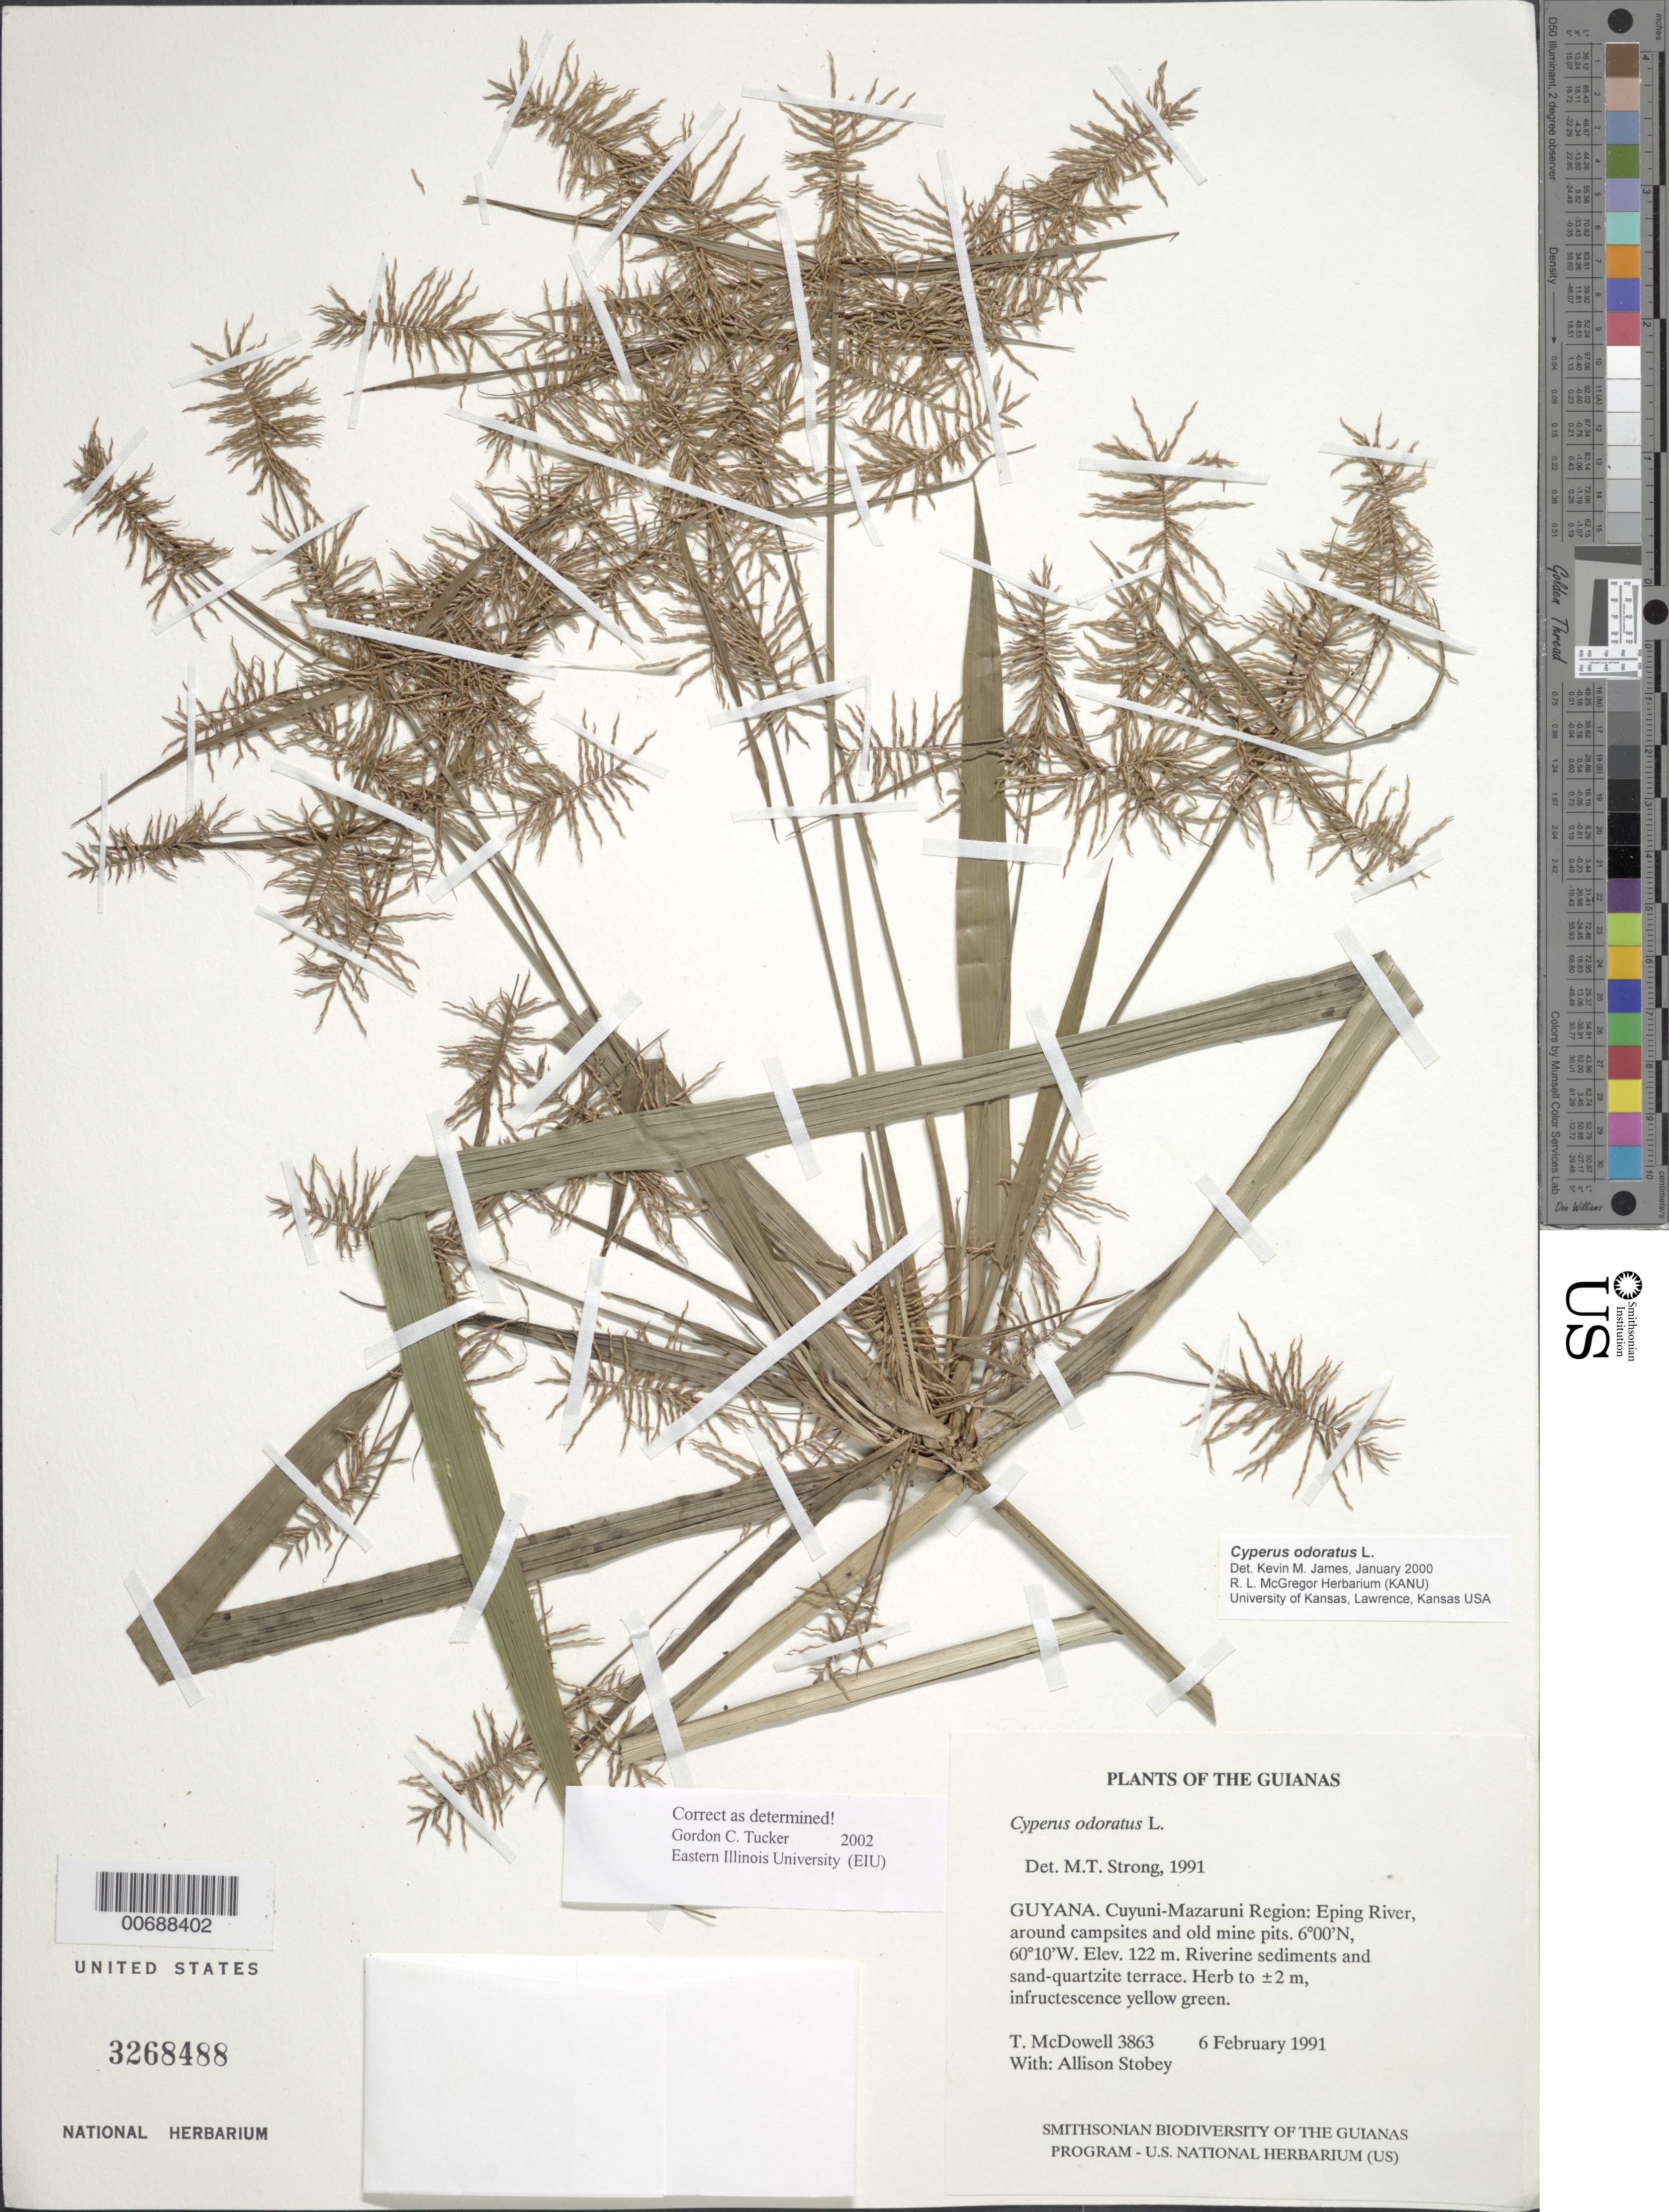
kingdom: Plantae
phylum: Tracheophyta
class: Liliopsida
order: Poales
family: Cyperaceae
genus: Cyperus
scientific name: Cyperus odoratus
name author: L.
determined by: Tucker, G. C.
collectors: T. McDowell & A. Stobey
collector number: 3863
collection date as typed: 6 February 1991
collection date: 1991-02-06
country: Guyana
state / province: Cuyuni-Mazaruni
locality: Eping River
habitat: Around campsites and old mine pits. Riverine sediments and sand-quartzite terrace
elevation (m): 122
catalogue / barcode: US 3268488